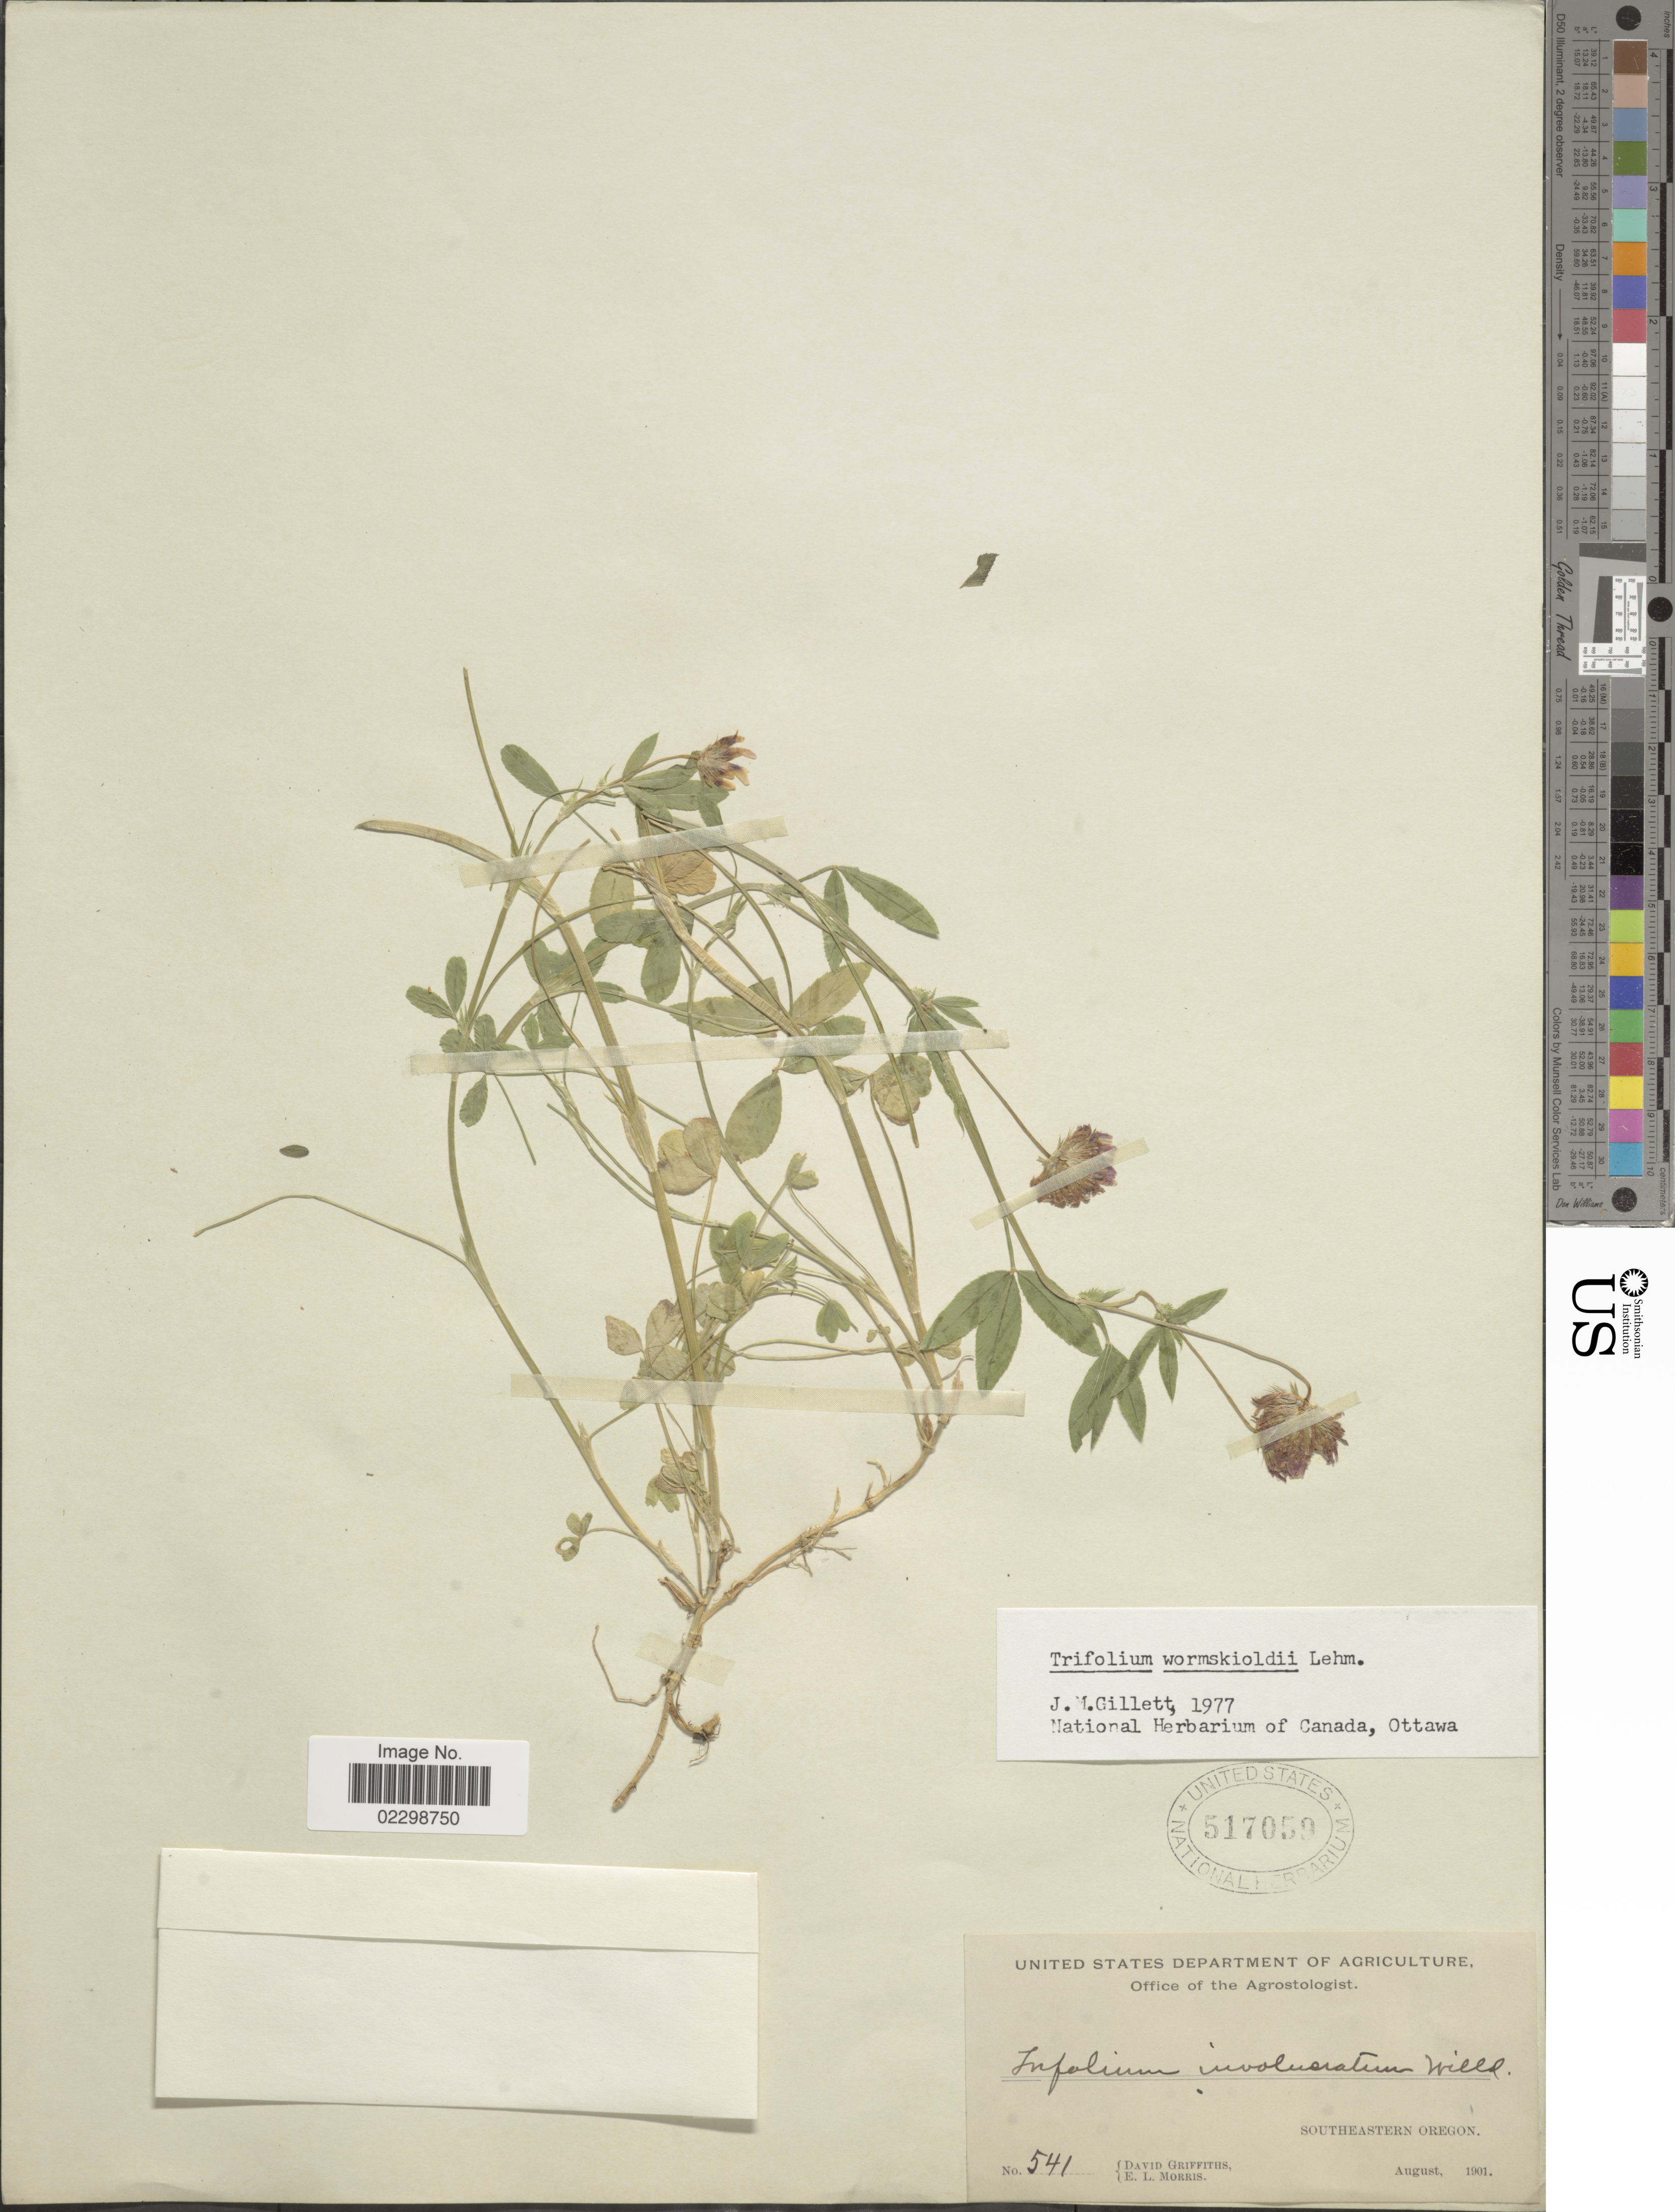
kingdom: Plantae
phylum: Tracheophyta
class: Magnoliopsida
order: Fabales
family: Fabaceae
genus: Trifolium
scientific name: Trifolium wormskioldii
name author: Lehm.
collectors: D. Griffiths & E. Morris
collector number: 541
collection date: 1901-08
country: United States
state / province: Oregon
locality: Southeastern Oregon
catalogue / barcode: US 517059